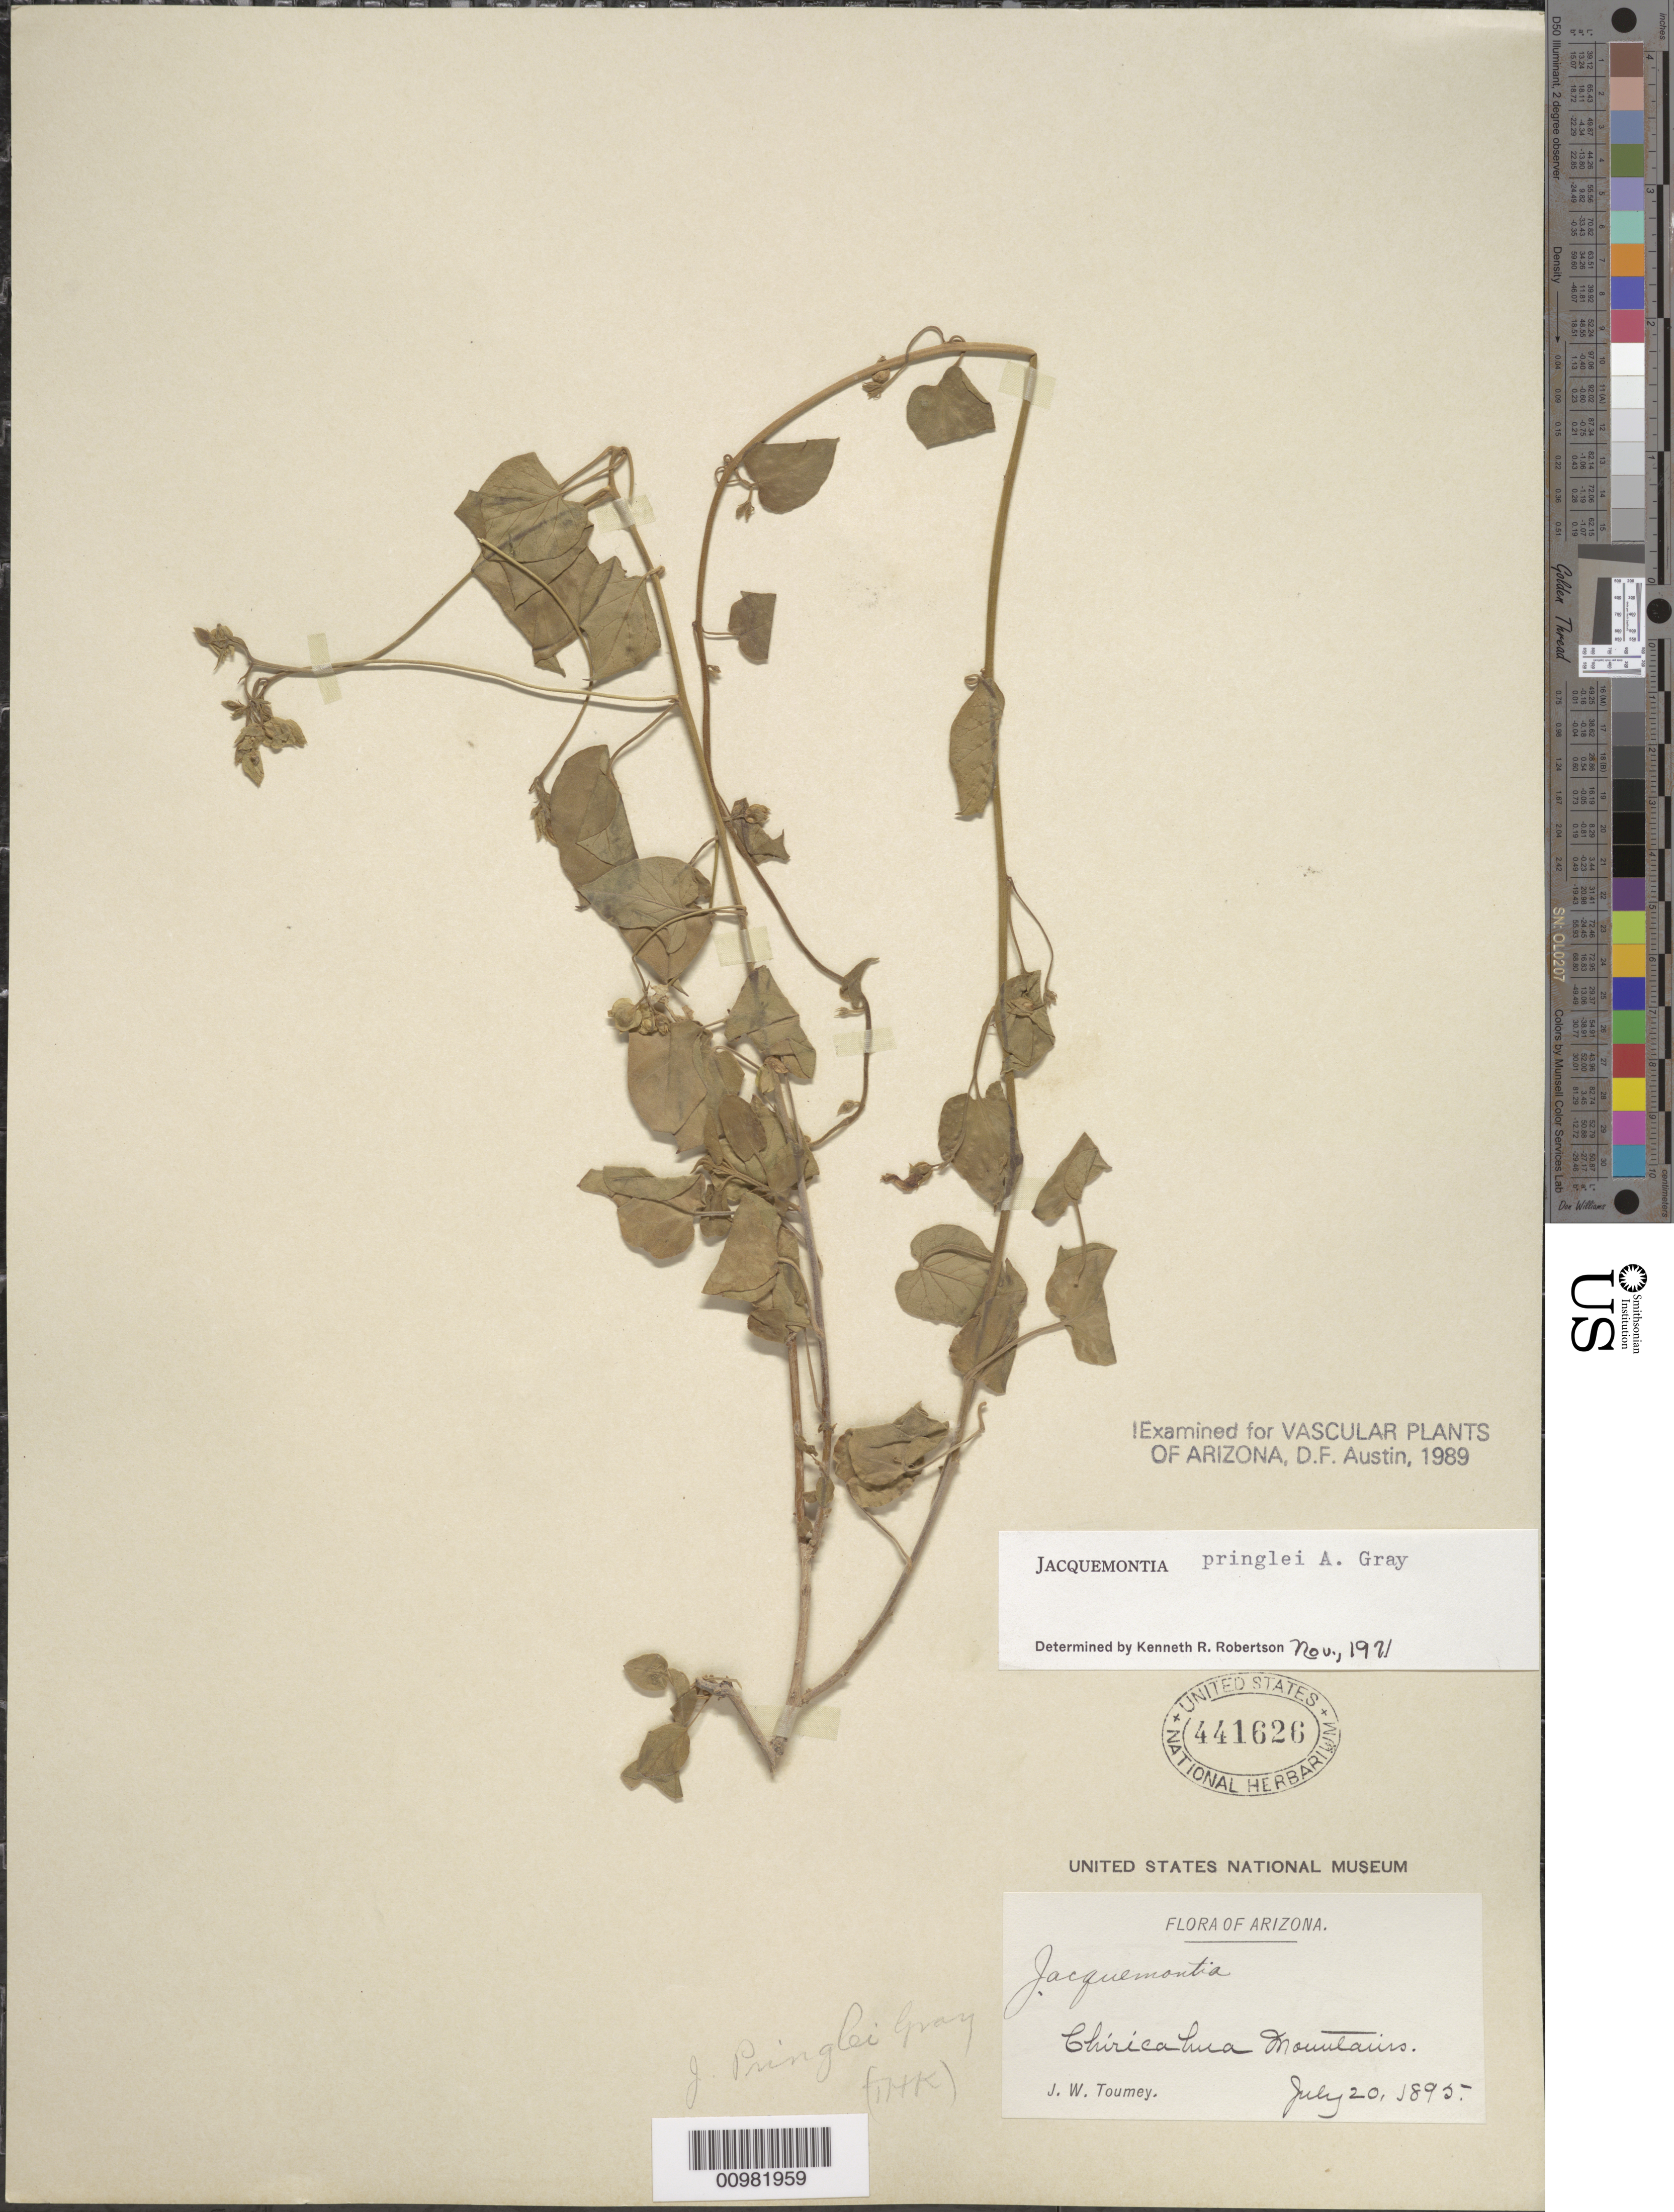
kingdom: Plantae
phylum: Tracheophyta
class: Magnoliopsida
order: Solanales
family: Convolvulaceae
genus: Jacquemontia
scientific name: Jacquemontia pringlei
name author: A. Gray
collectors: J. W. Toumey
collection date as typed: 20 Jul 1895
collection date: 1895-07-20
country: United States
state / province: Arizona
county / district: Cochise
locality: Chiricahua Mts.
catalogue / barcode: US 441626